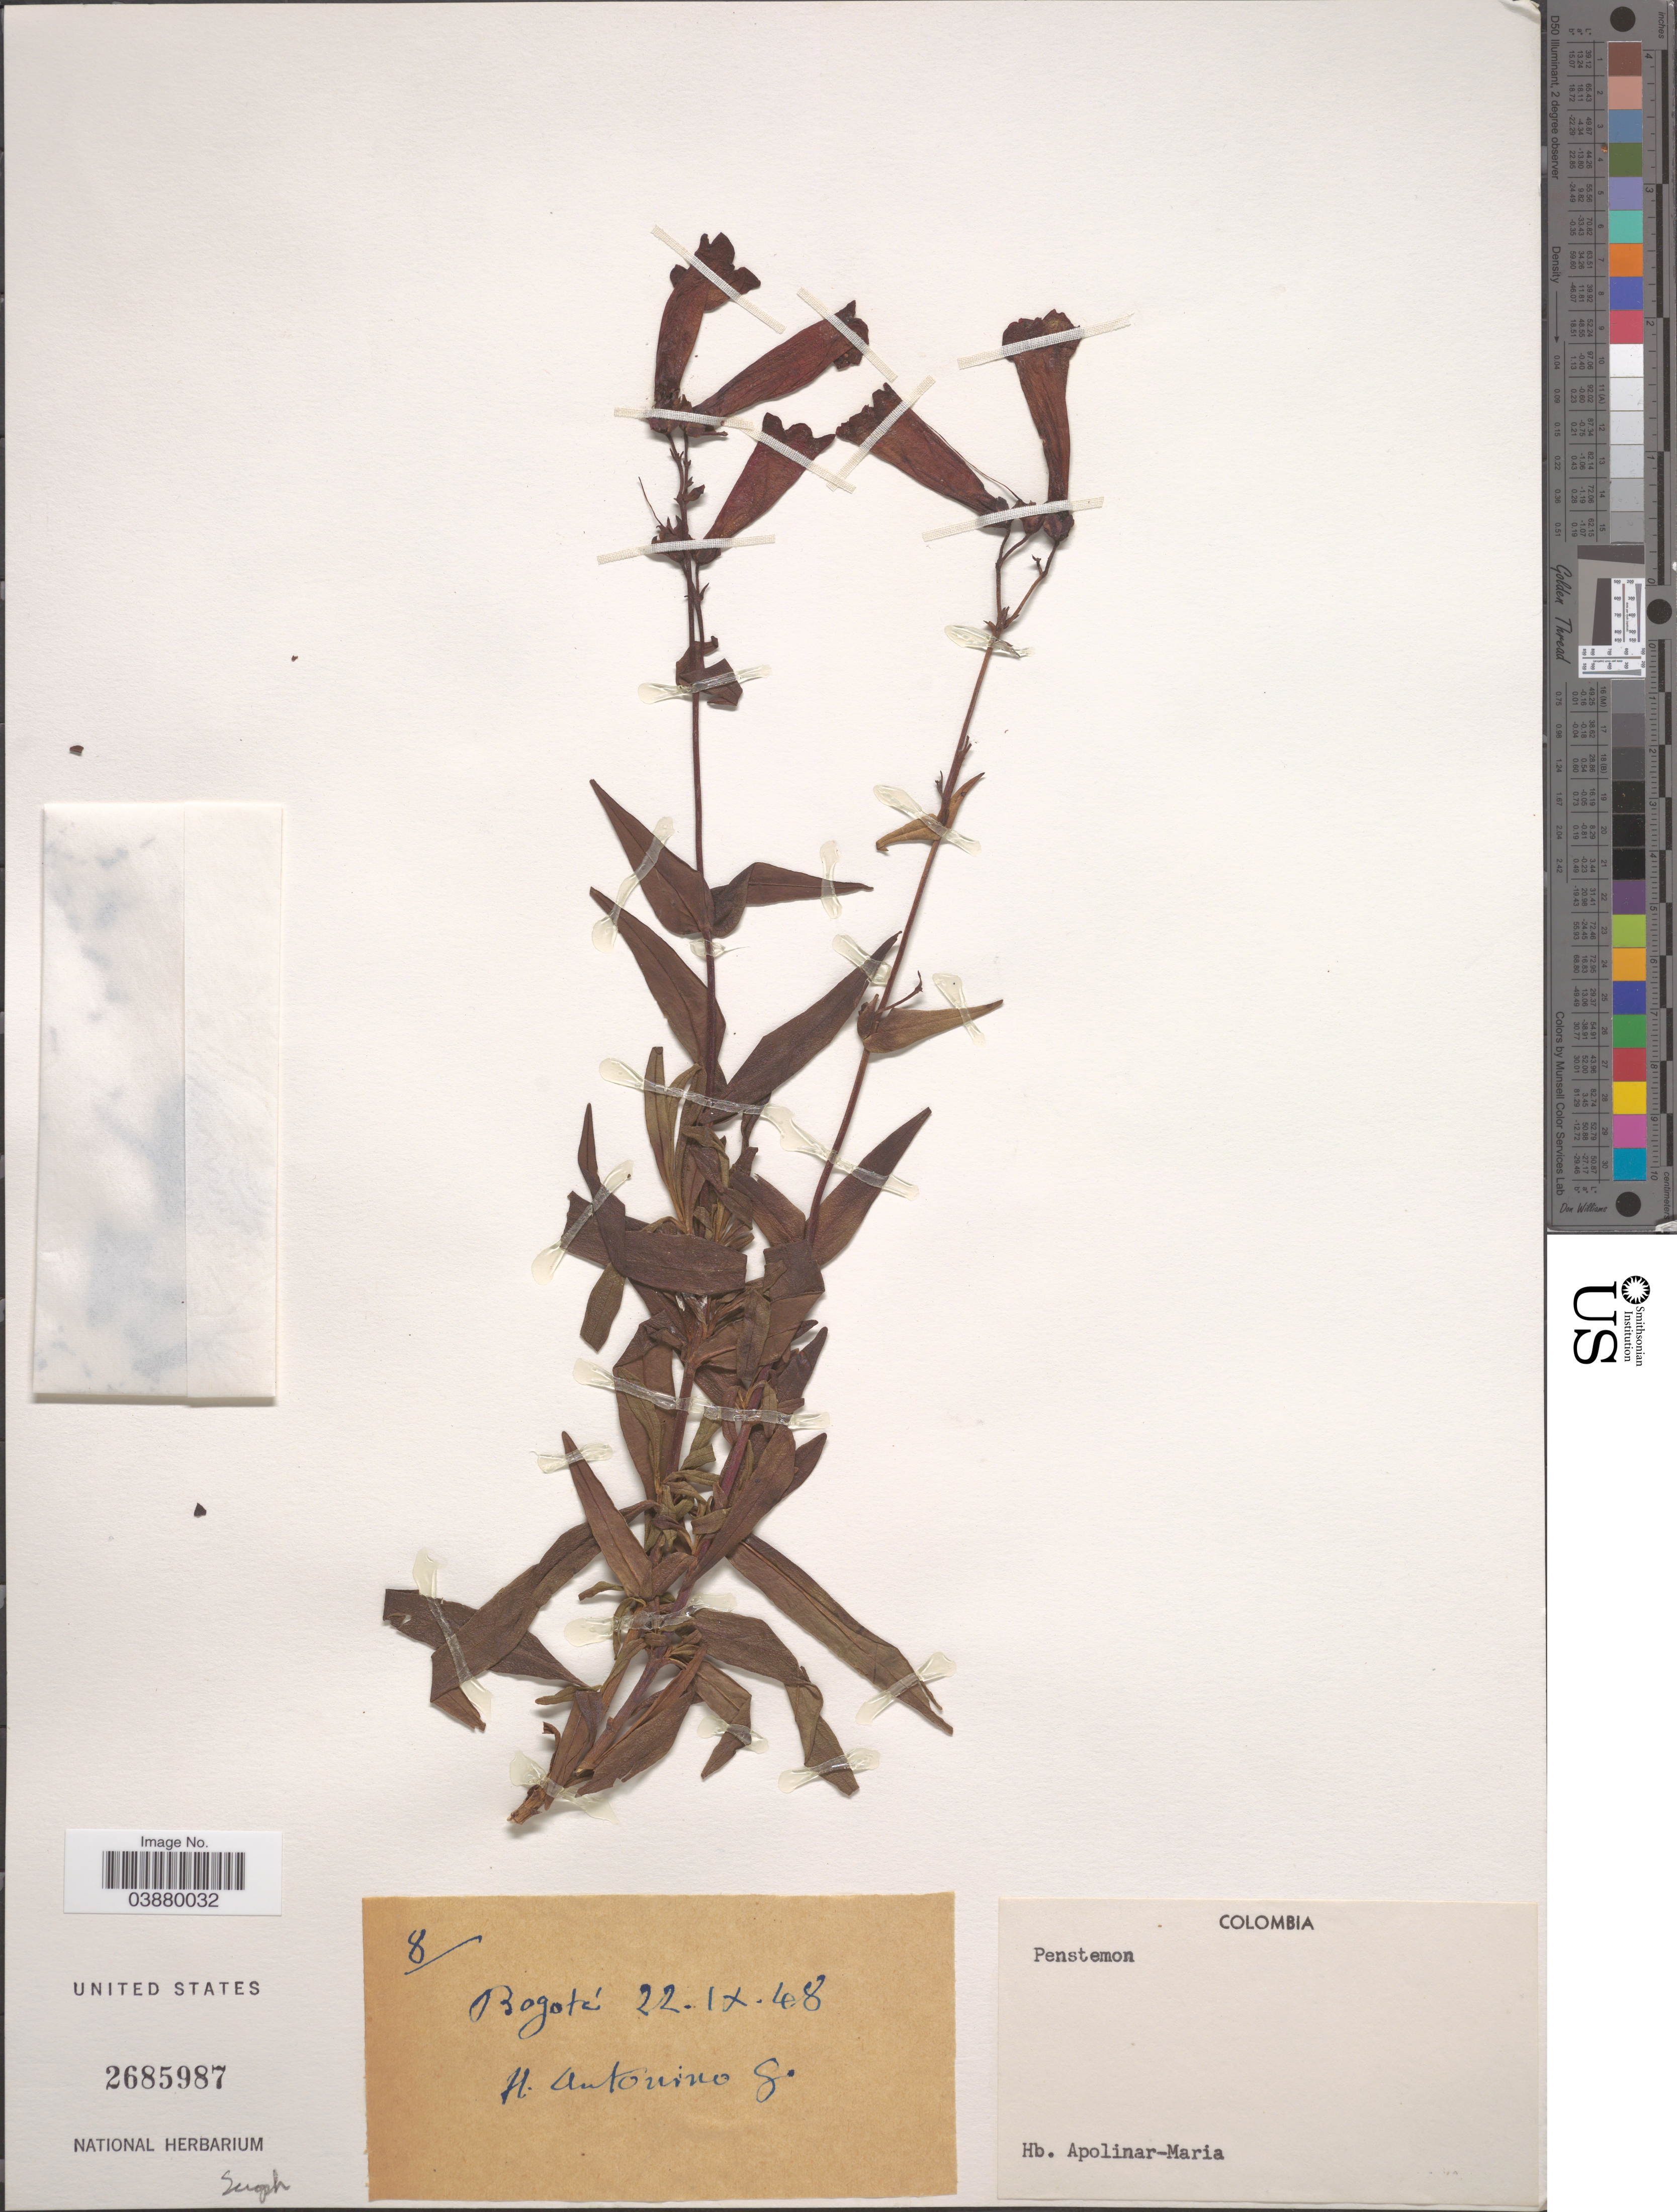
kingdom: Plantae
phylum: Tracheophyta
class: Magnoliopsida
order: Lamiales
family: Plantaginaceae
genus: Penstemon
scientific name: Penstemon sp.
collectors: H. Antonino F. & H. Apolinar-Maria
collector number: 8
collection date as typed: Transcribed d/m/y: 22/9/48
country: Colombia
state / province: Bogota D.C.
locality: Bogotá.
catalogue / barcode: US 2685987